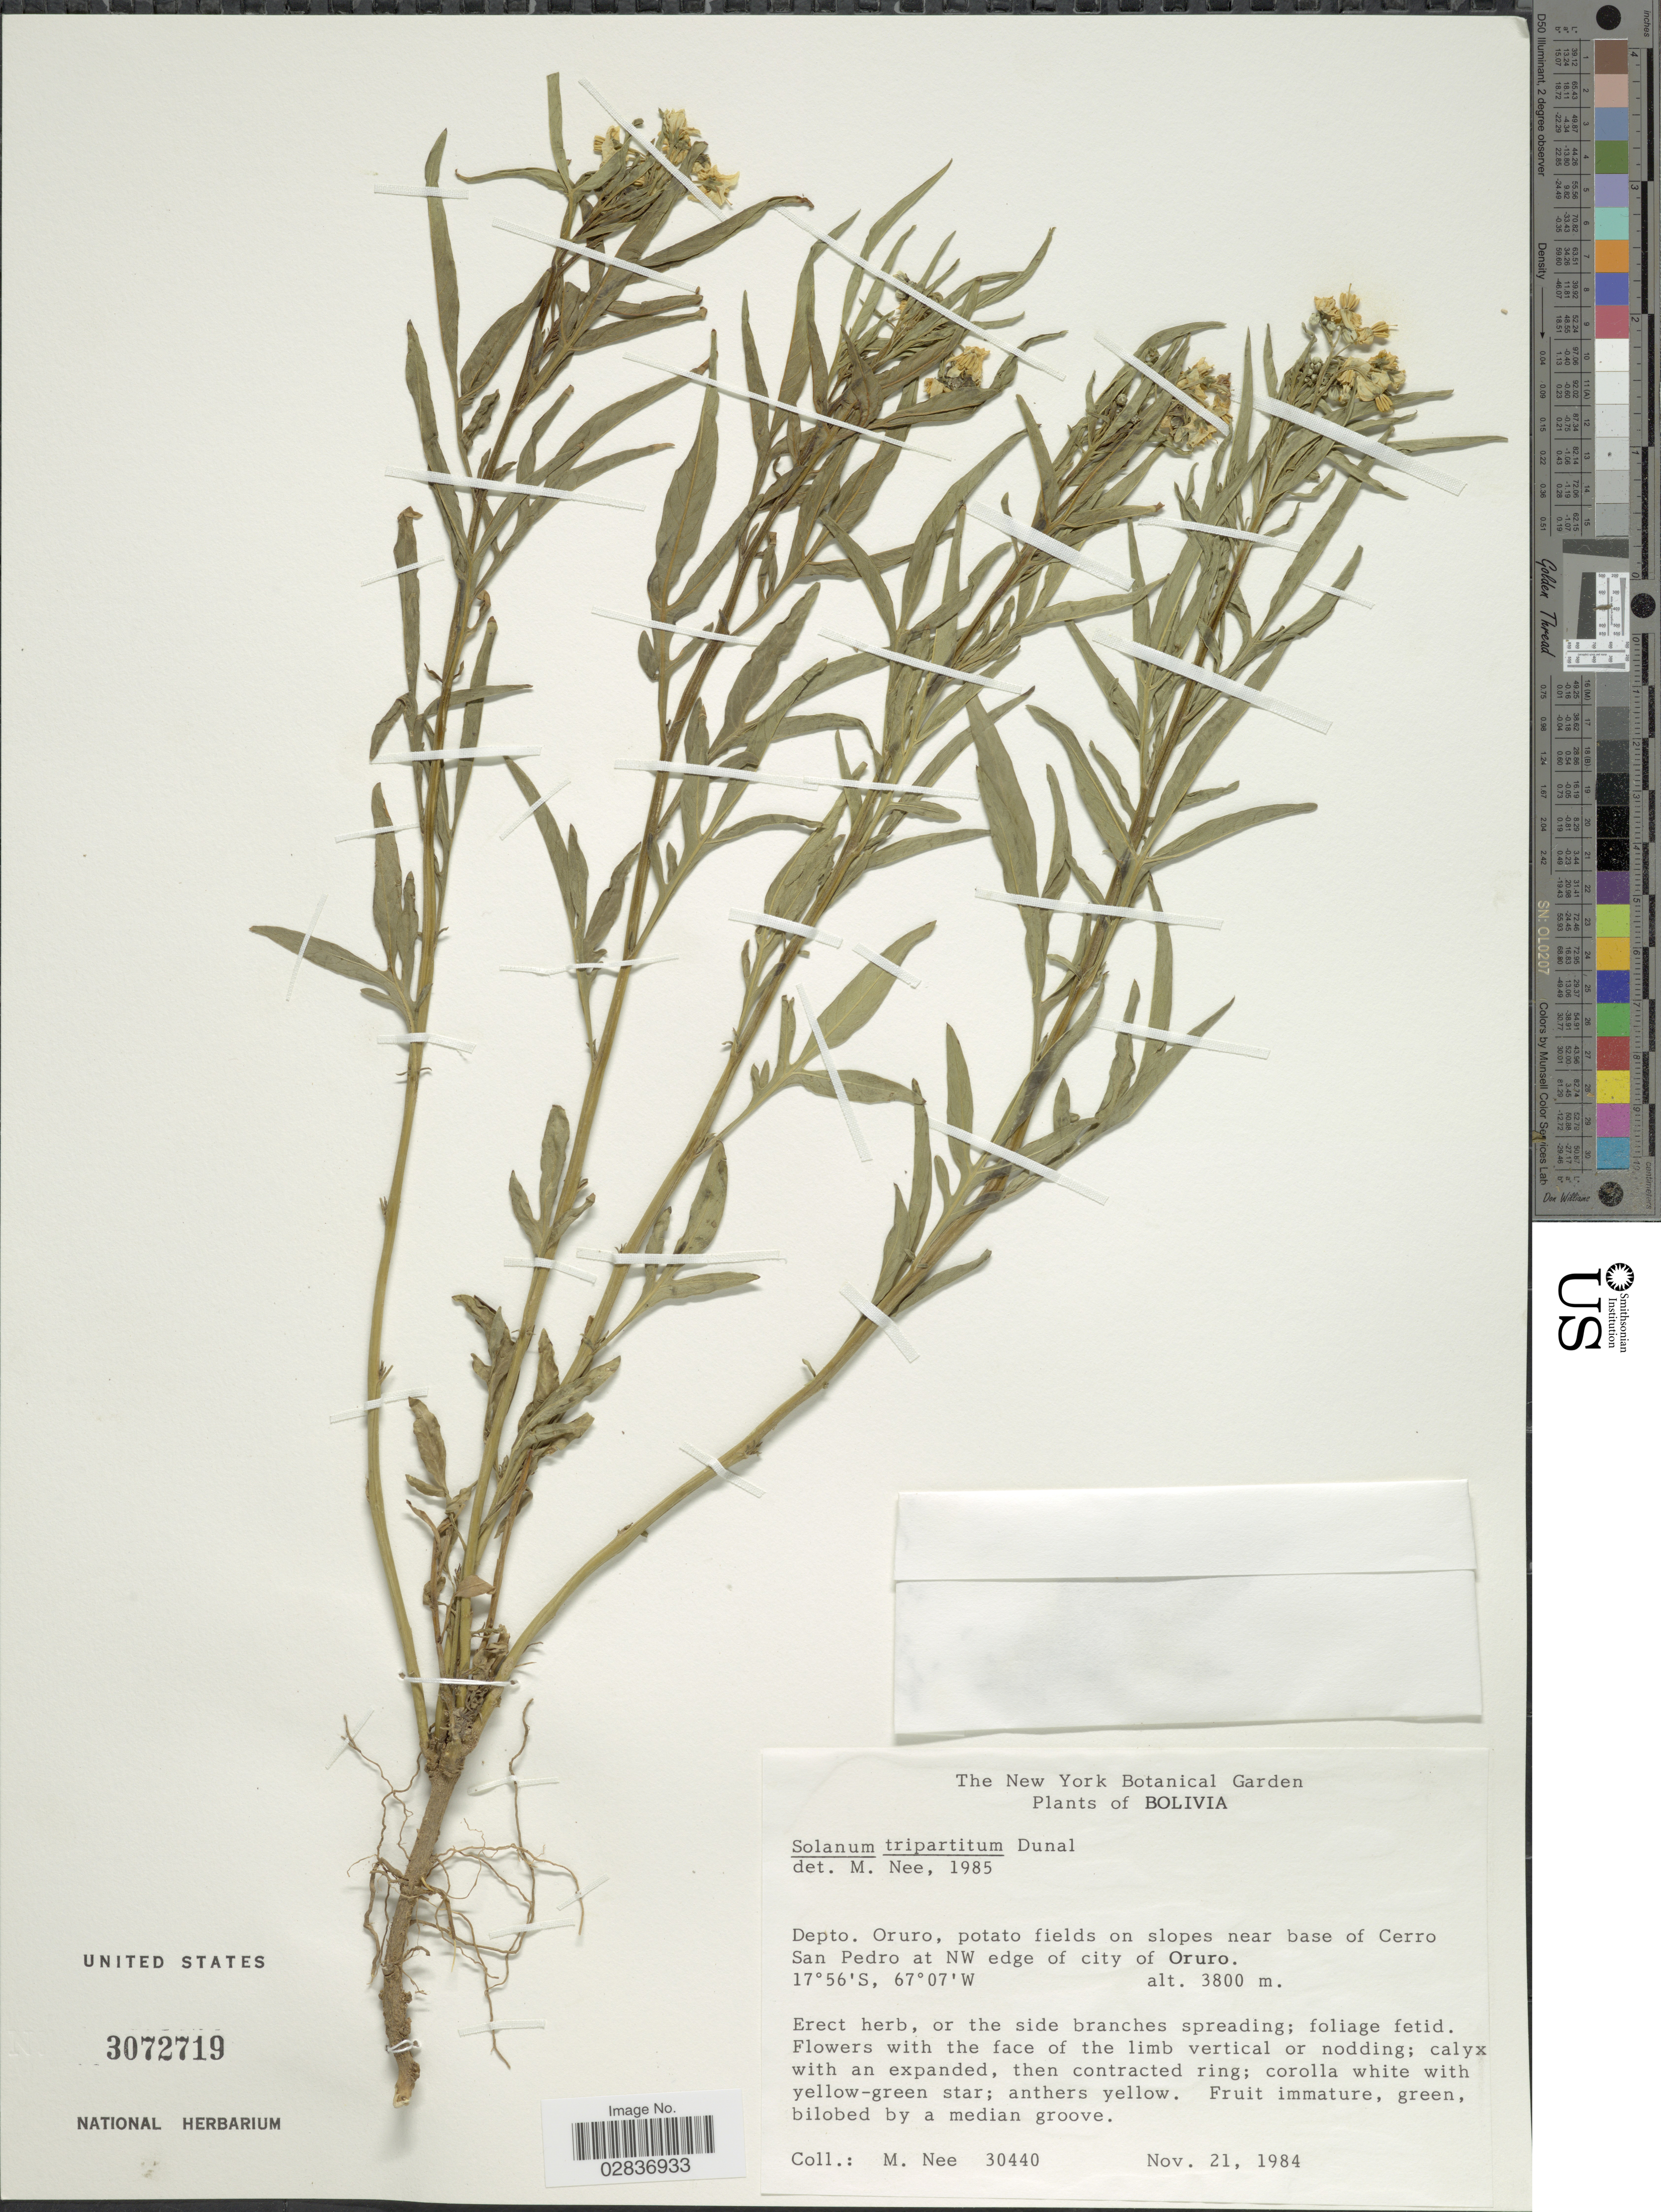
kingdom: Plantae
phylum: Tracheophyta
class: Magnoliopsida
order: Solanales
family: Solanaceae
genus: Solanum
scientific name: Solanum tripartitum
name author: Dunal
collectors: M. Nee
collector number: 30440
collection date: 1984-11-21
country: Bolivia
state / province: Oruro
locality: Depto. Oruro, potato fields on slopes near base of Cerro San Pedro at NW edge of city of Oruro.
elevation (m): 3800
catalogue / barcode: US 3072719